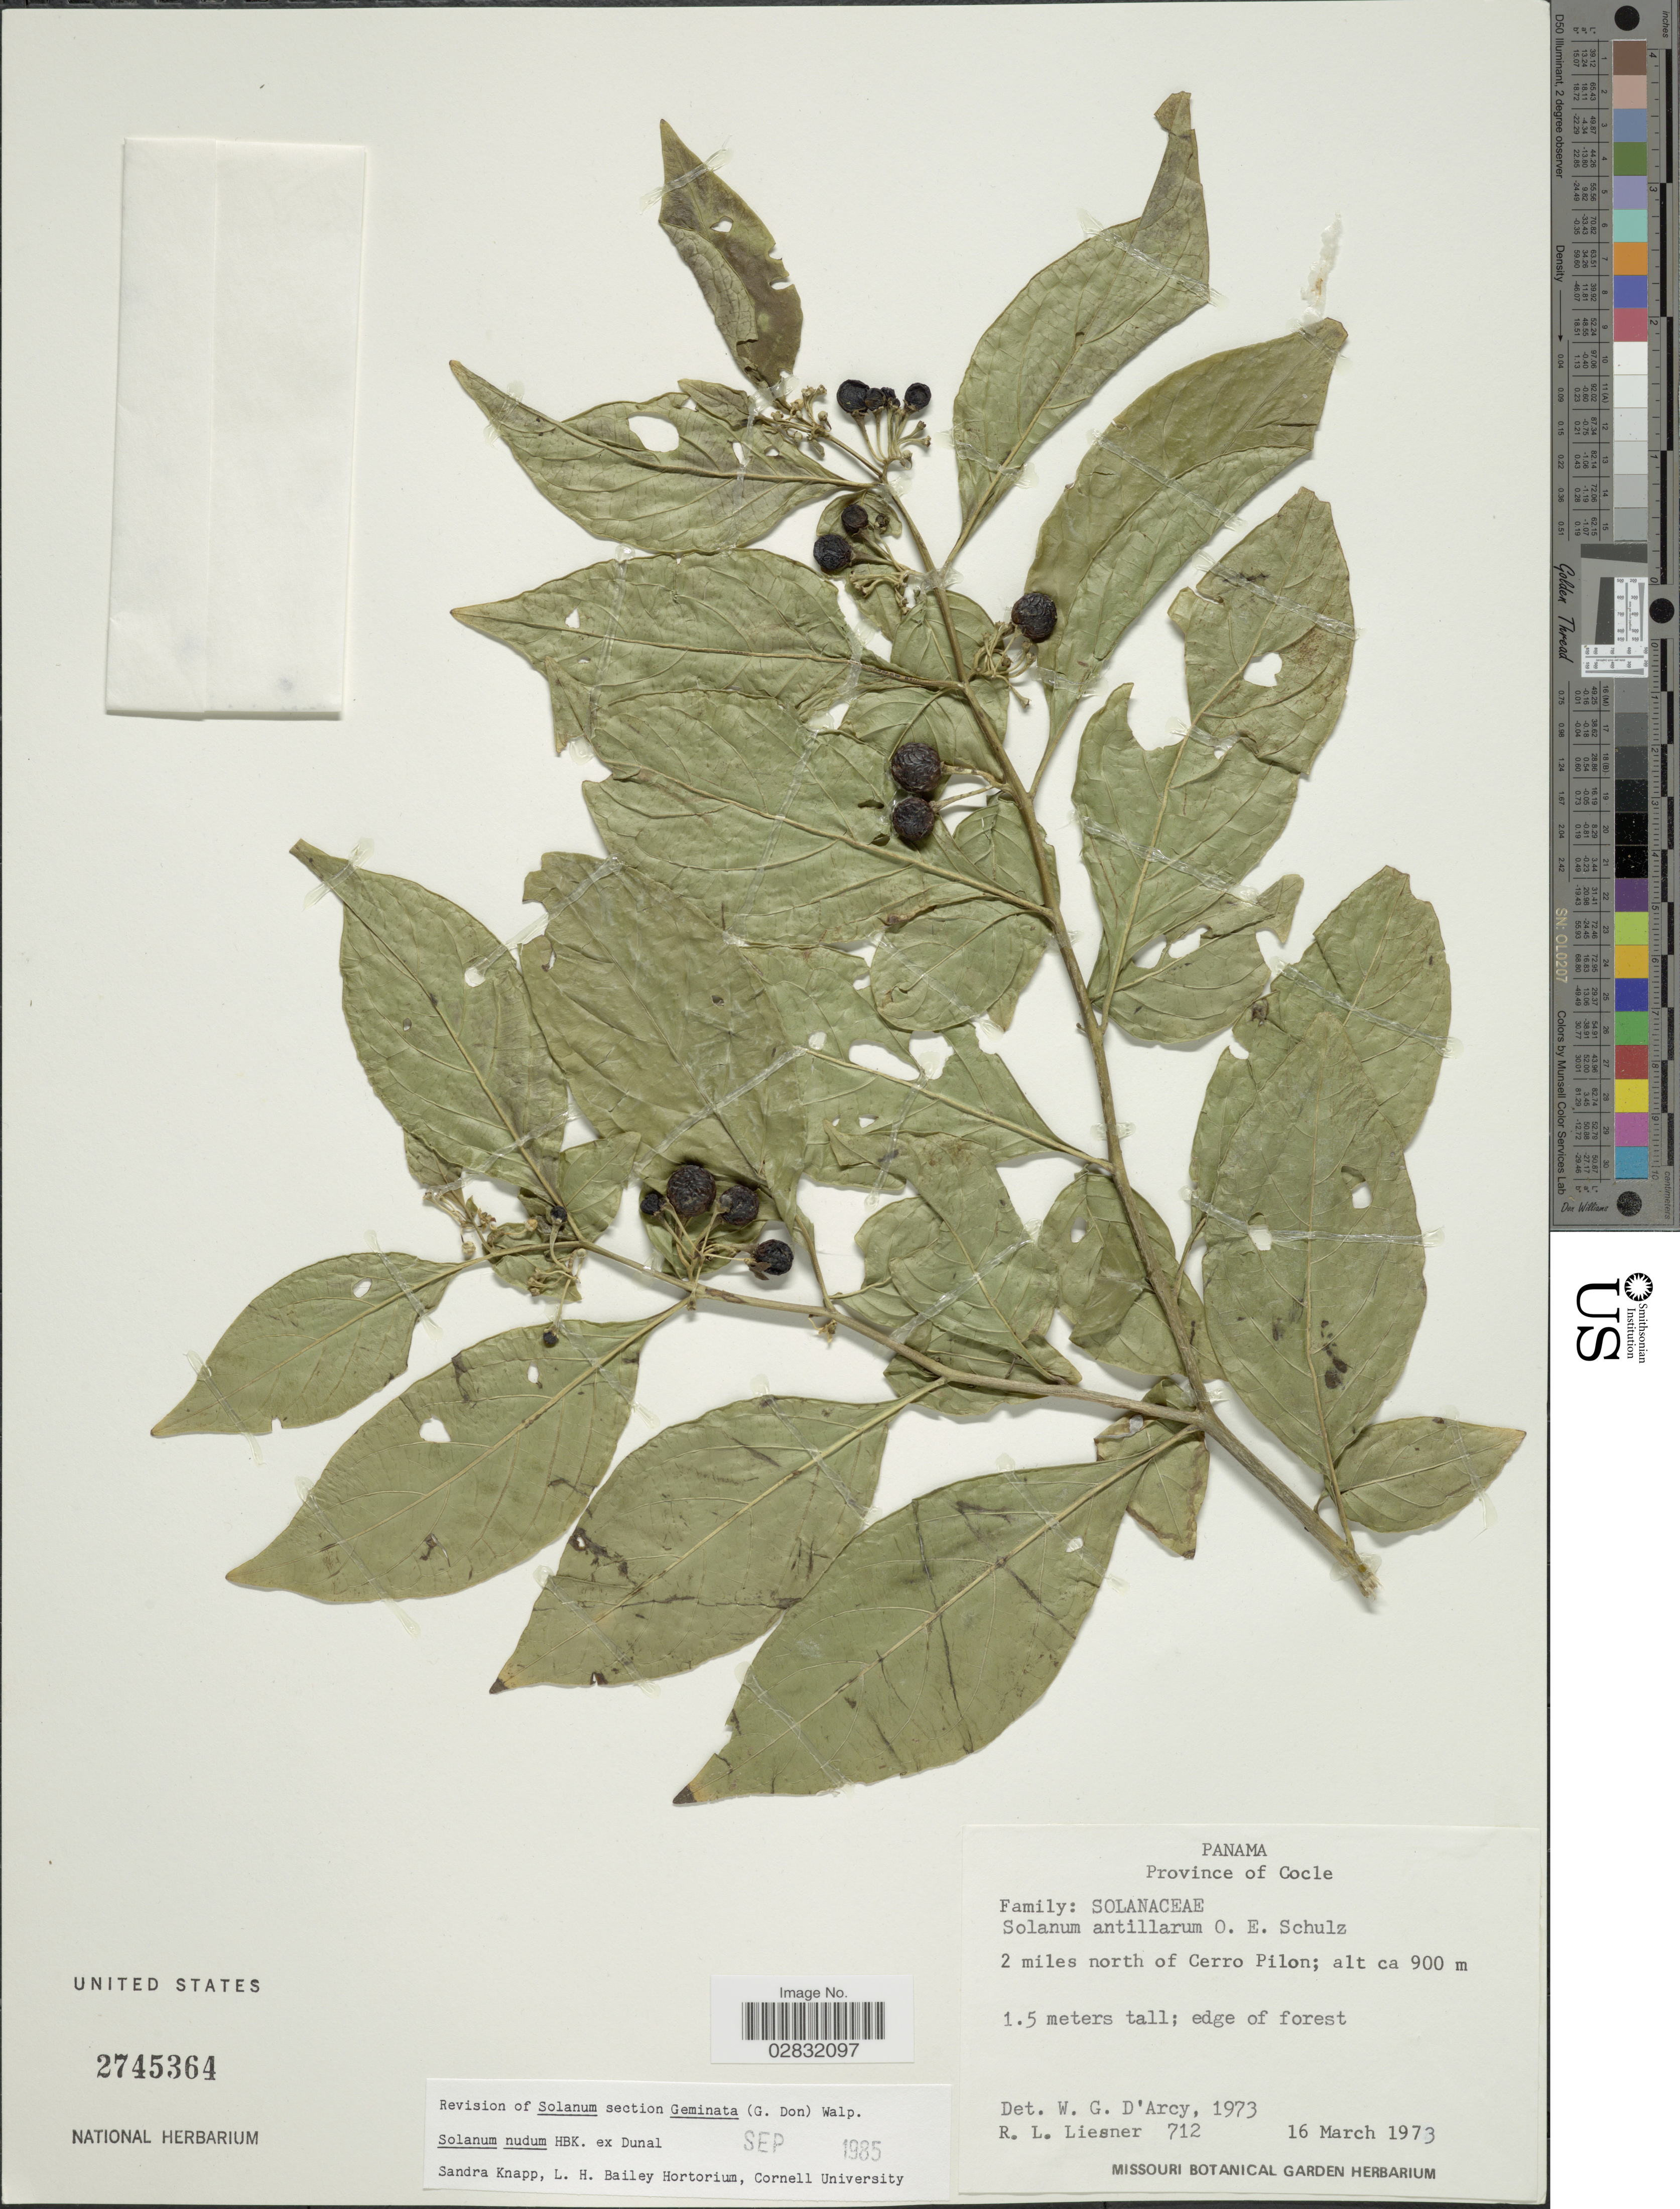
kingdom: Plantae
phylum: Tracheophyta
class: Magnoliopsida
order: Solanales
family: Solanaceae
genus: Solanum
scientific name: Solanum nudum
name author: Humb. & Bonpl. ex Dunal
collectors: R. L. Liesner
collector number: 712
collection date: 1973-03-16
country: Panama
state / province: Coclé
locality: Province of Cocle, 2 miles north of Cerro Pilon.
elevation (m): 900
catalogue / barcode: US 2745364